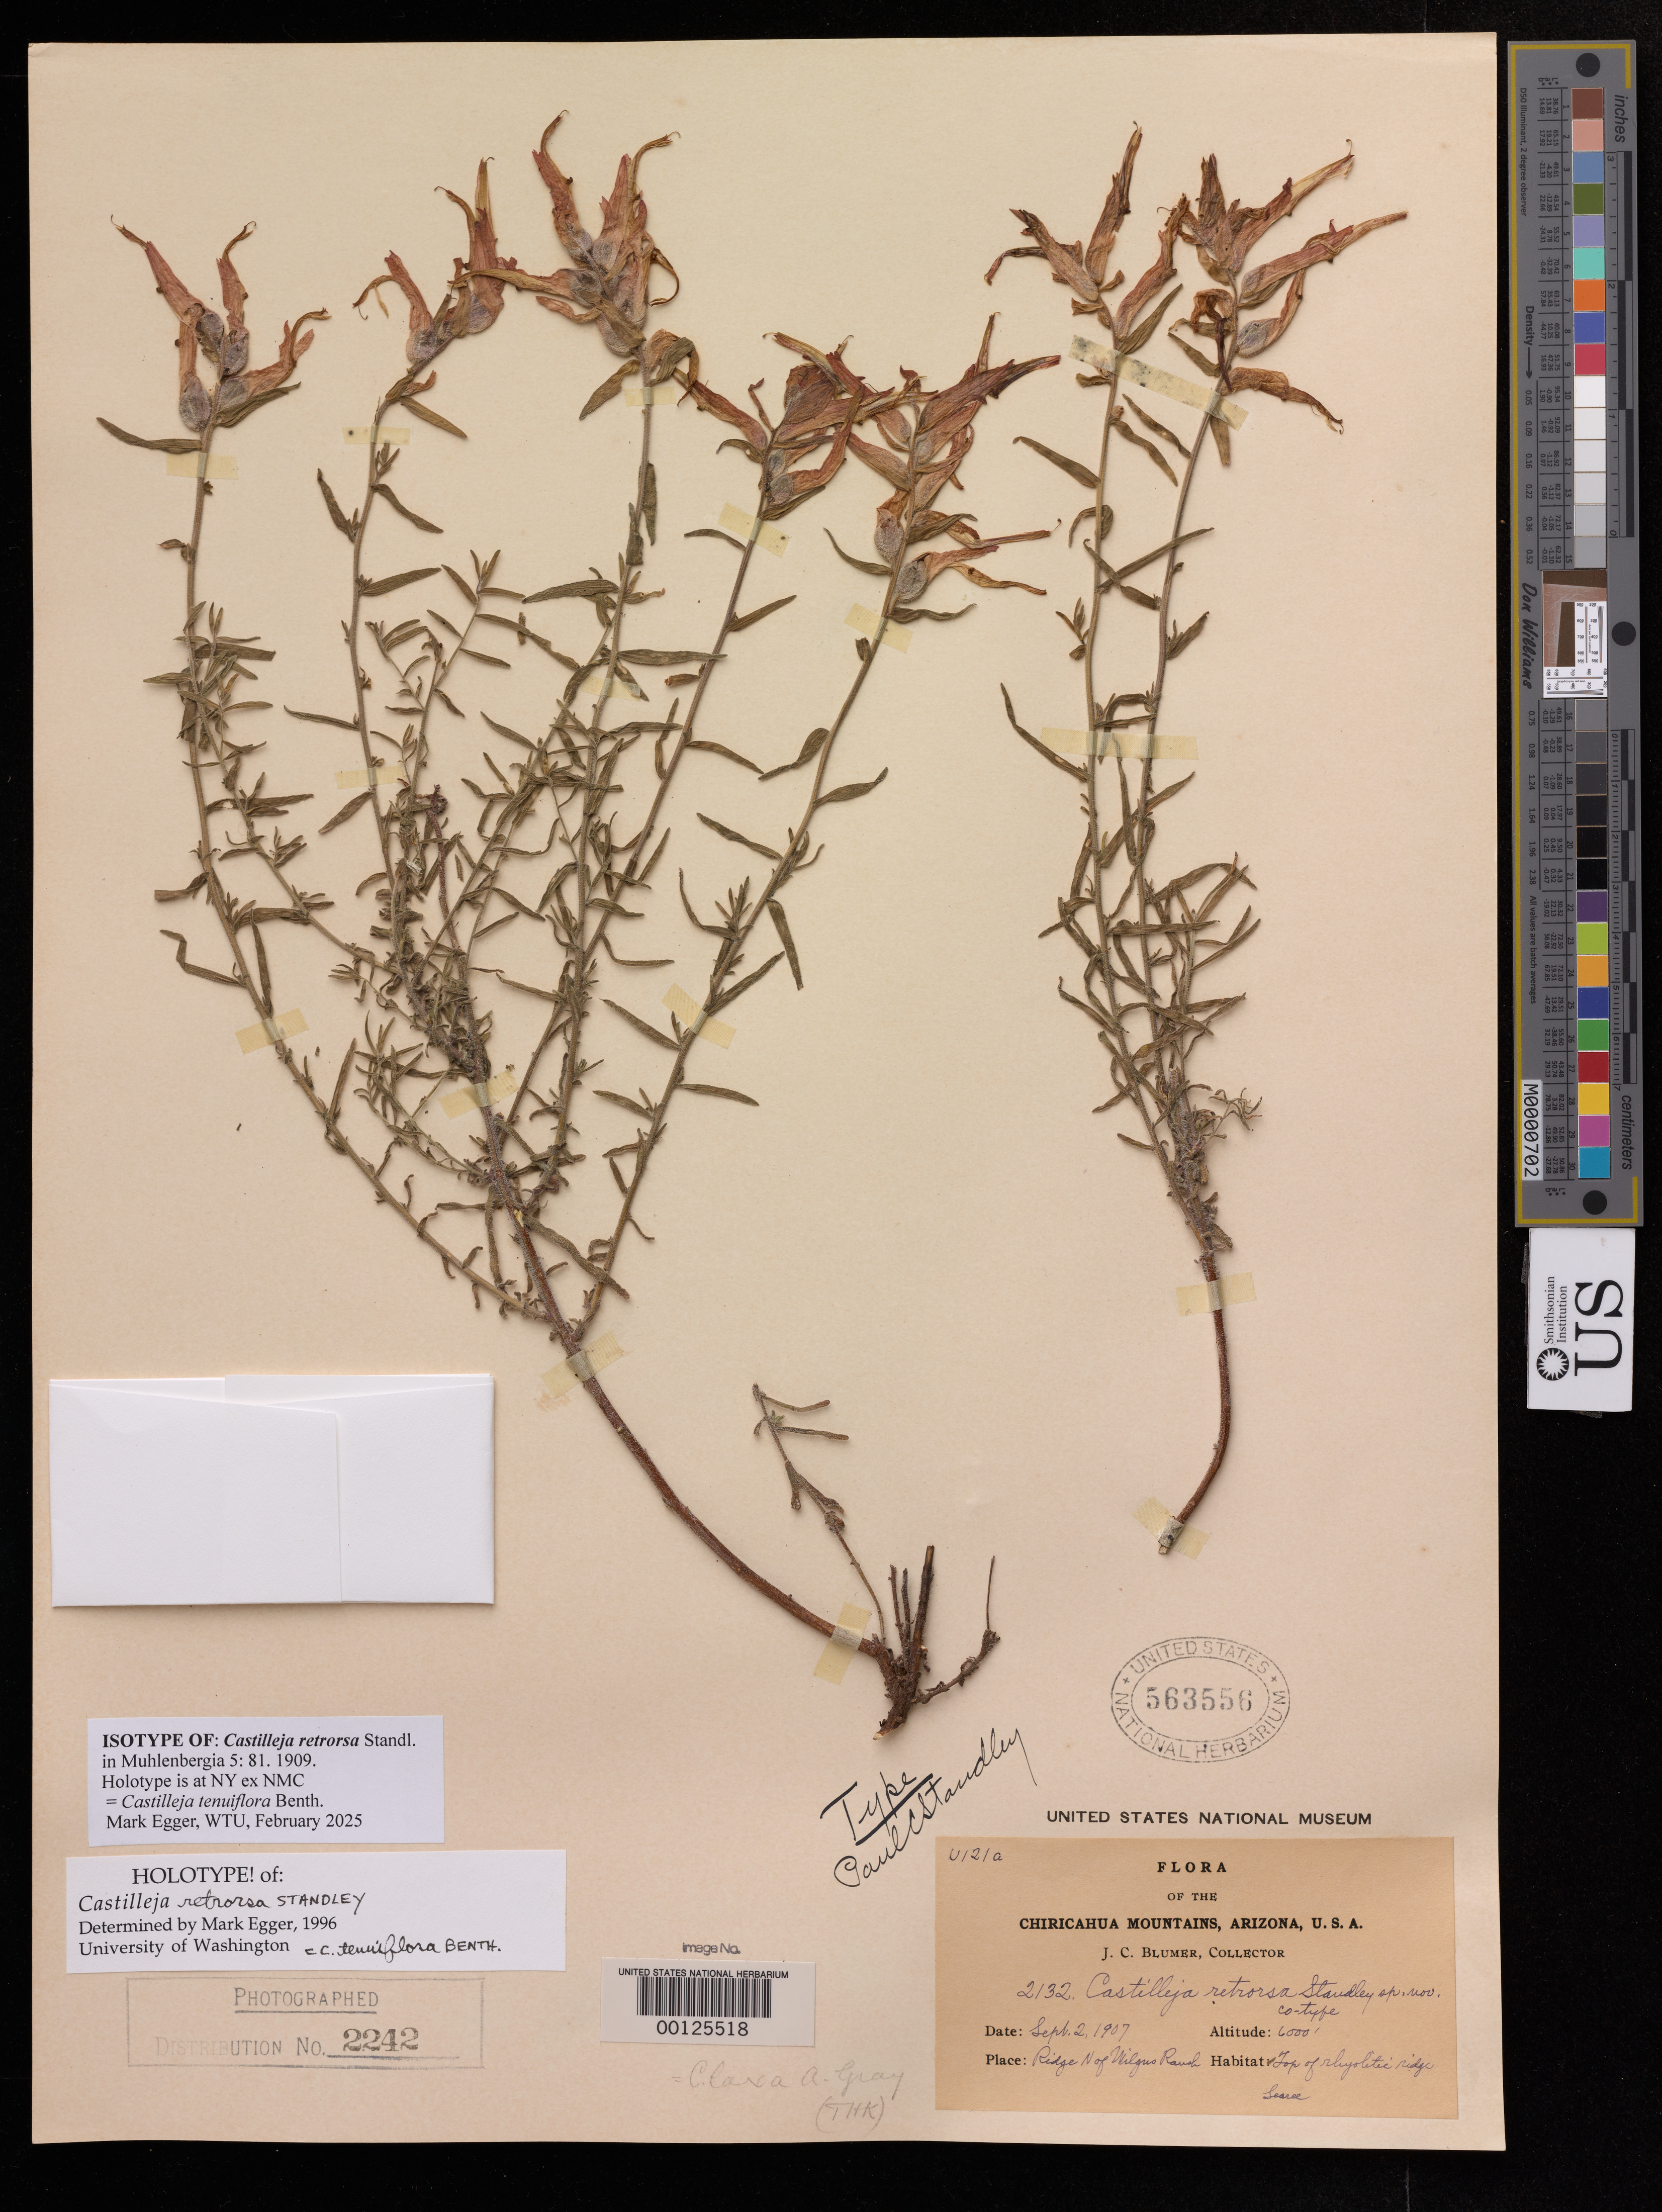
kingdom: Plantae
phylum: Tracheophyta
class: Magnoliopsida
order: Lamiales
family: Orobanchaceae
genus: Castilleja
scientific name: Castilleja retrorsa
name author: Standl.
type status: Isotype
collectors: J. C. Blumer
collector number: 2132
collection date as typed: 02 Sep 1907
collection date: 1907-09-02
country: United States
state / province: Arizona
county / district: Cochise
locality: Chiricahua Mountains, ridge N of Wilgus Ranch.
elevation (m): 1829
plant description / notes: This is an Isotype of Castilleja retrorsa Standl.in Muhlenbergia 5: 81. 1909. Holotype is at NY ex NMC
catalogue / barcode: US 563556